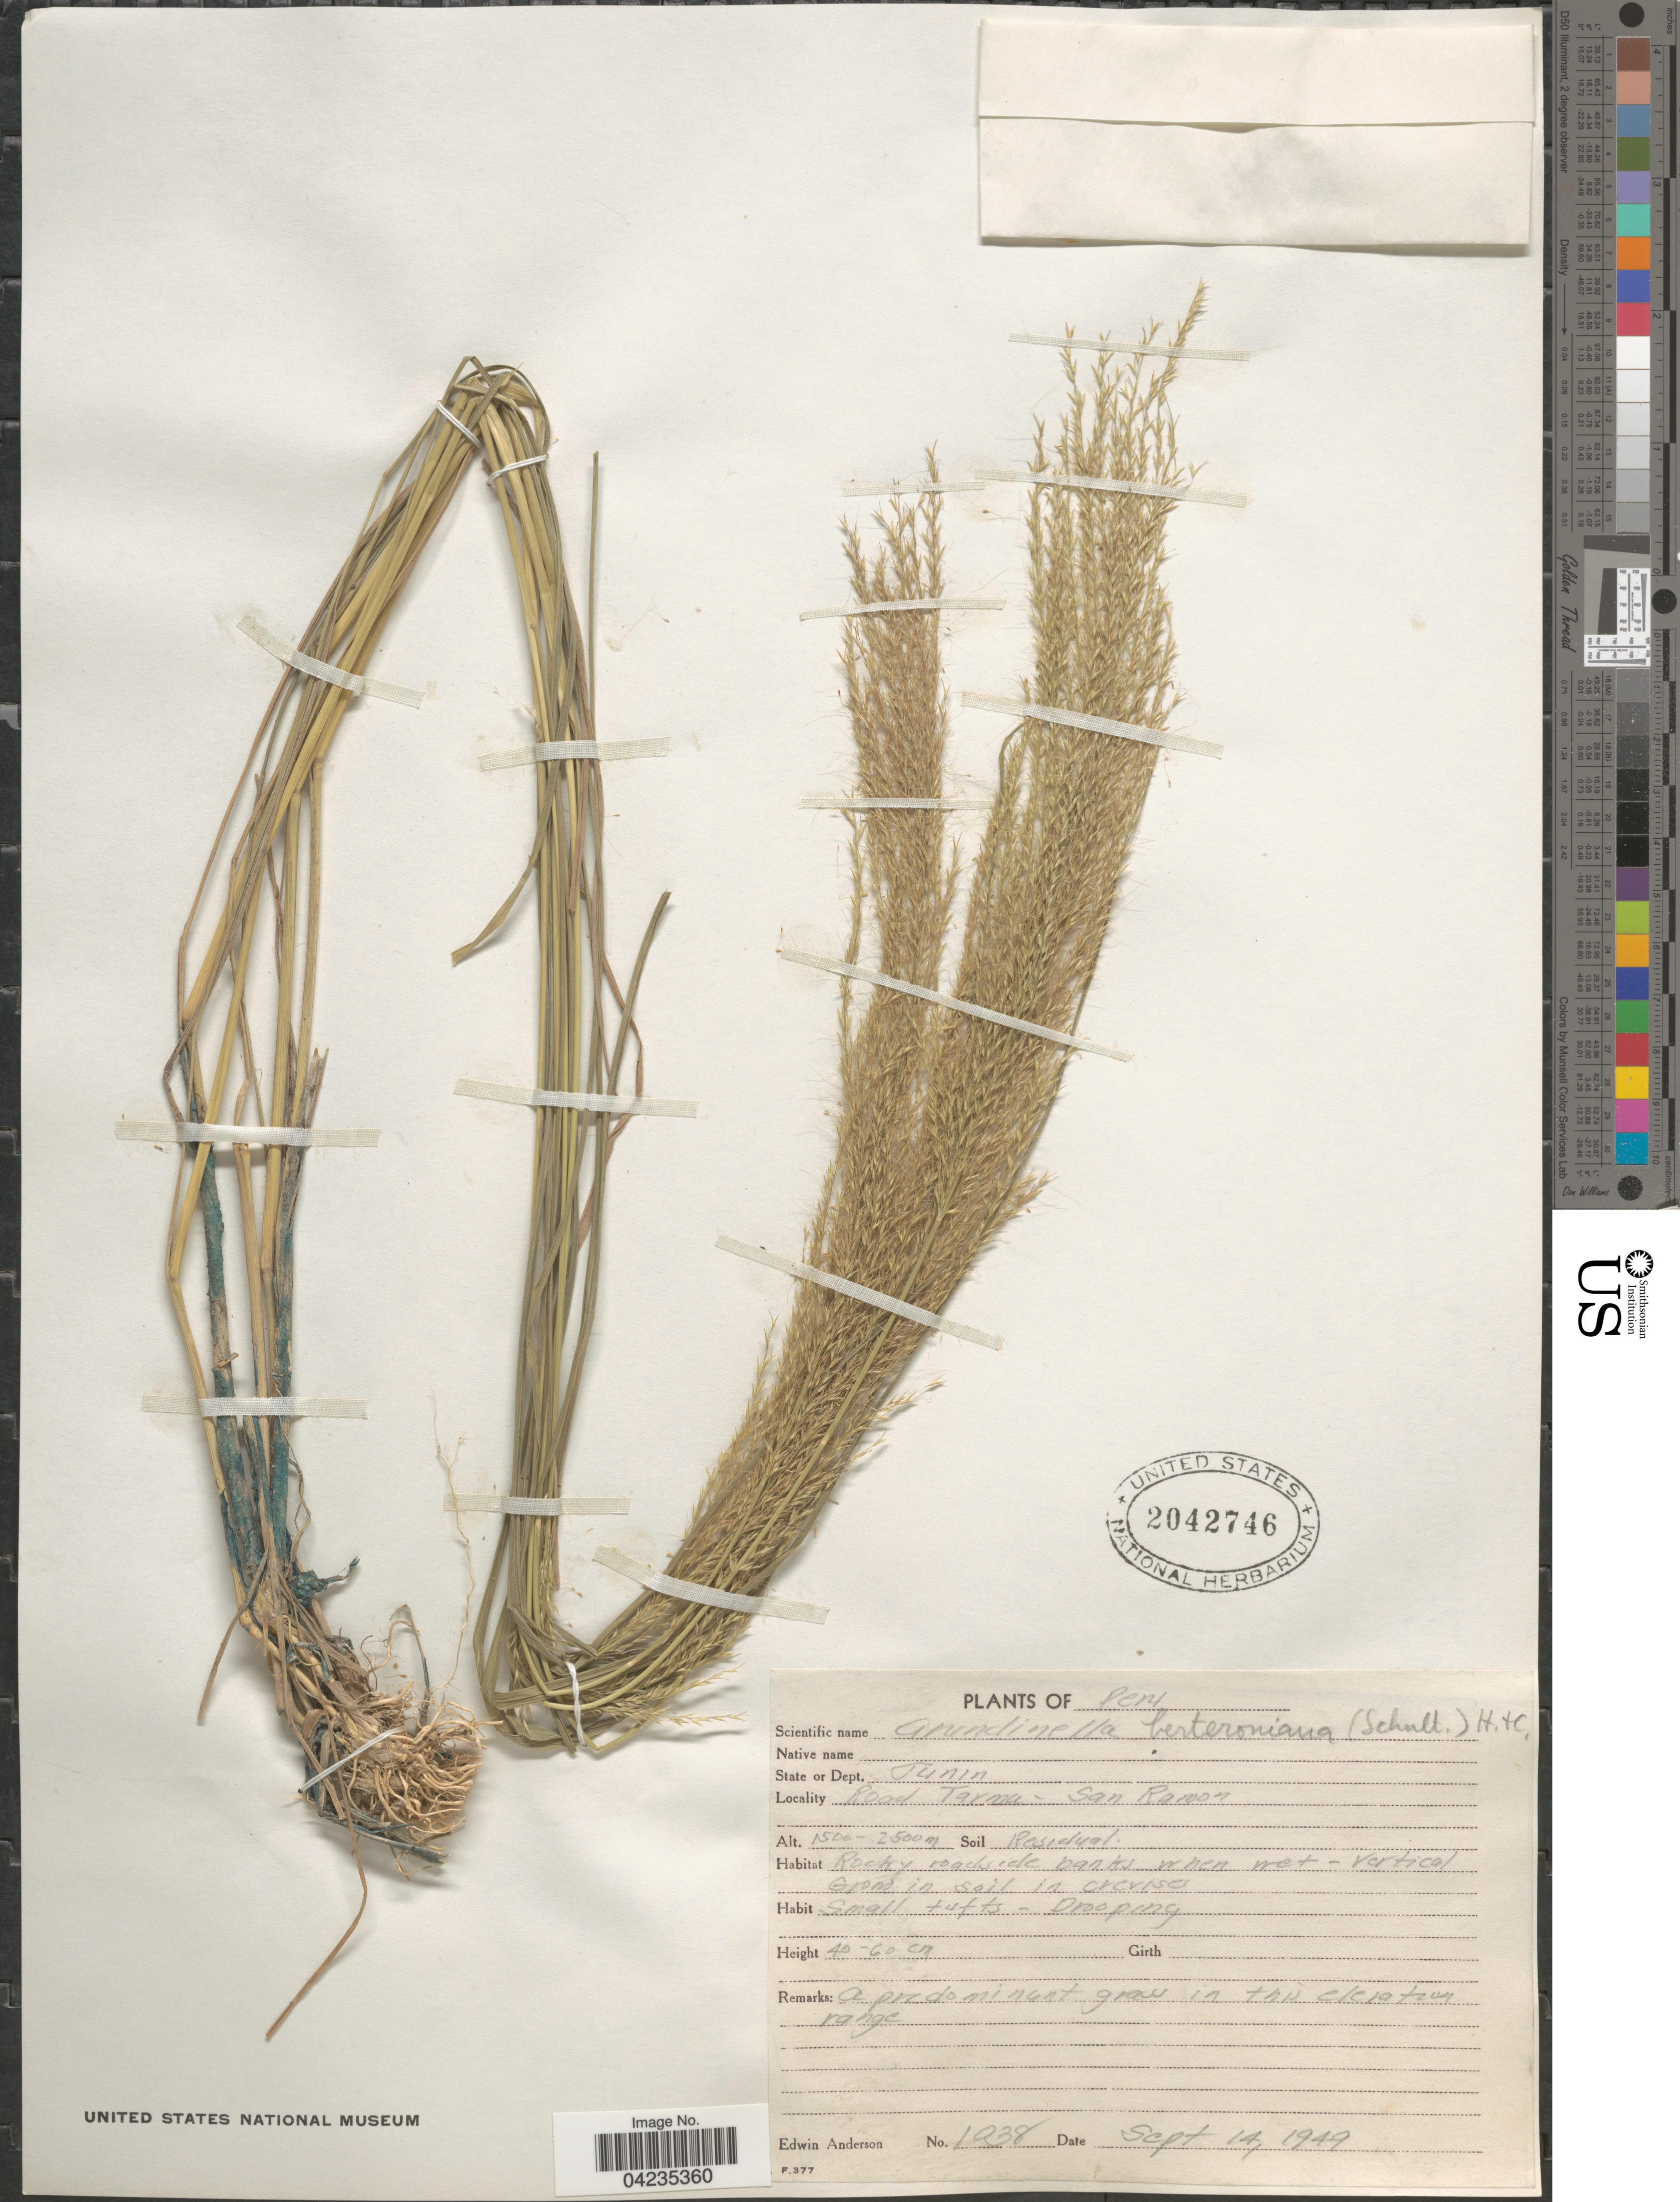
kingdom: Plantae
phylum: Tracheophyta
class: Liliopsida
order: Poales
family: Poaceae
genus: Arundinella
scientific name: Arundinella berteroniana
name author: (Schult.) Hitchc. & Chase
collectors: E. Anderson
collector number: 1238*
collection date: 1949-09-14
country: Peru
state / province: Junín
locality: State or Dept. Junin. Road Tarma - San Ramon.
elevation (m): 1500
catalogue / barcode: US 2042746